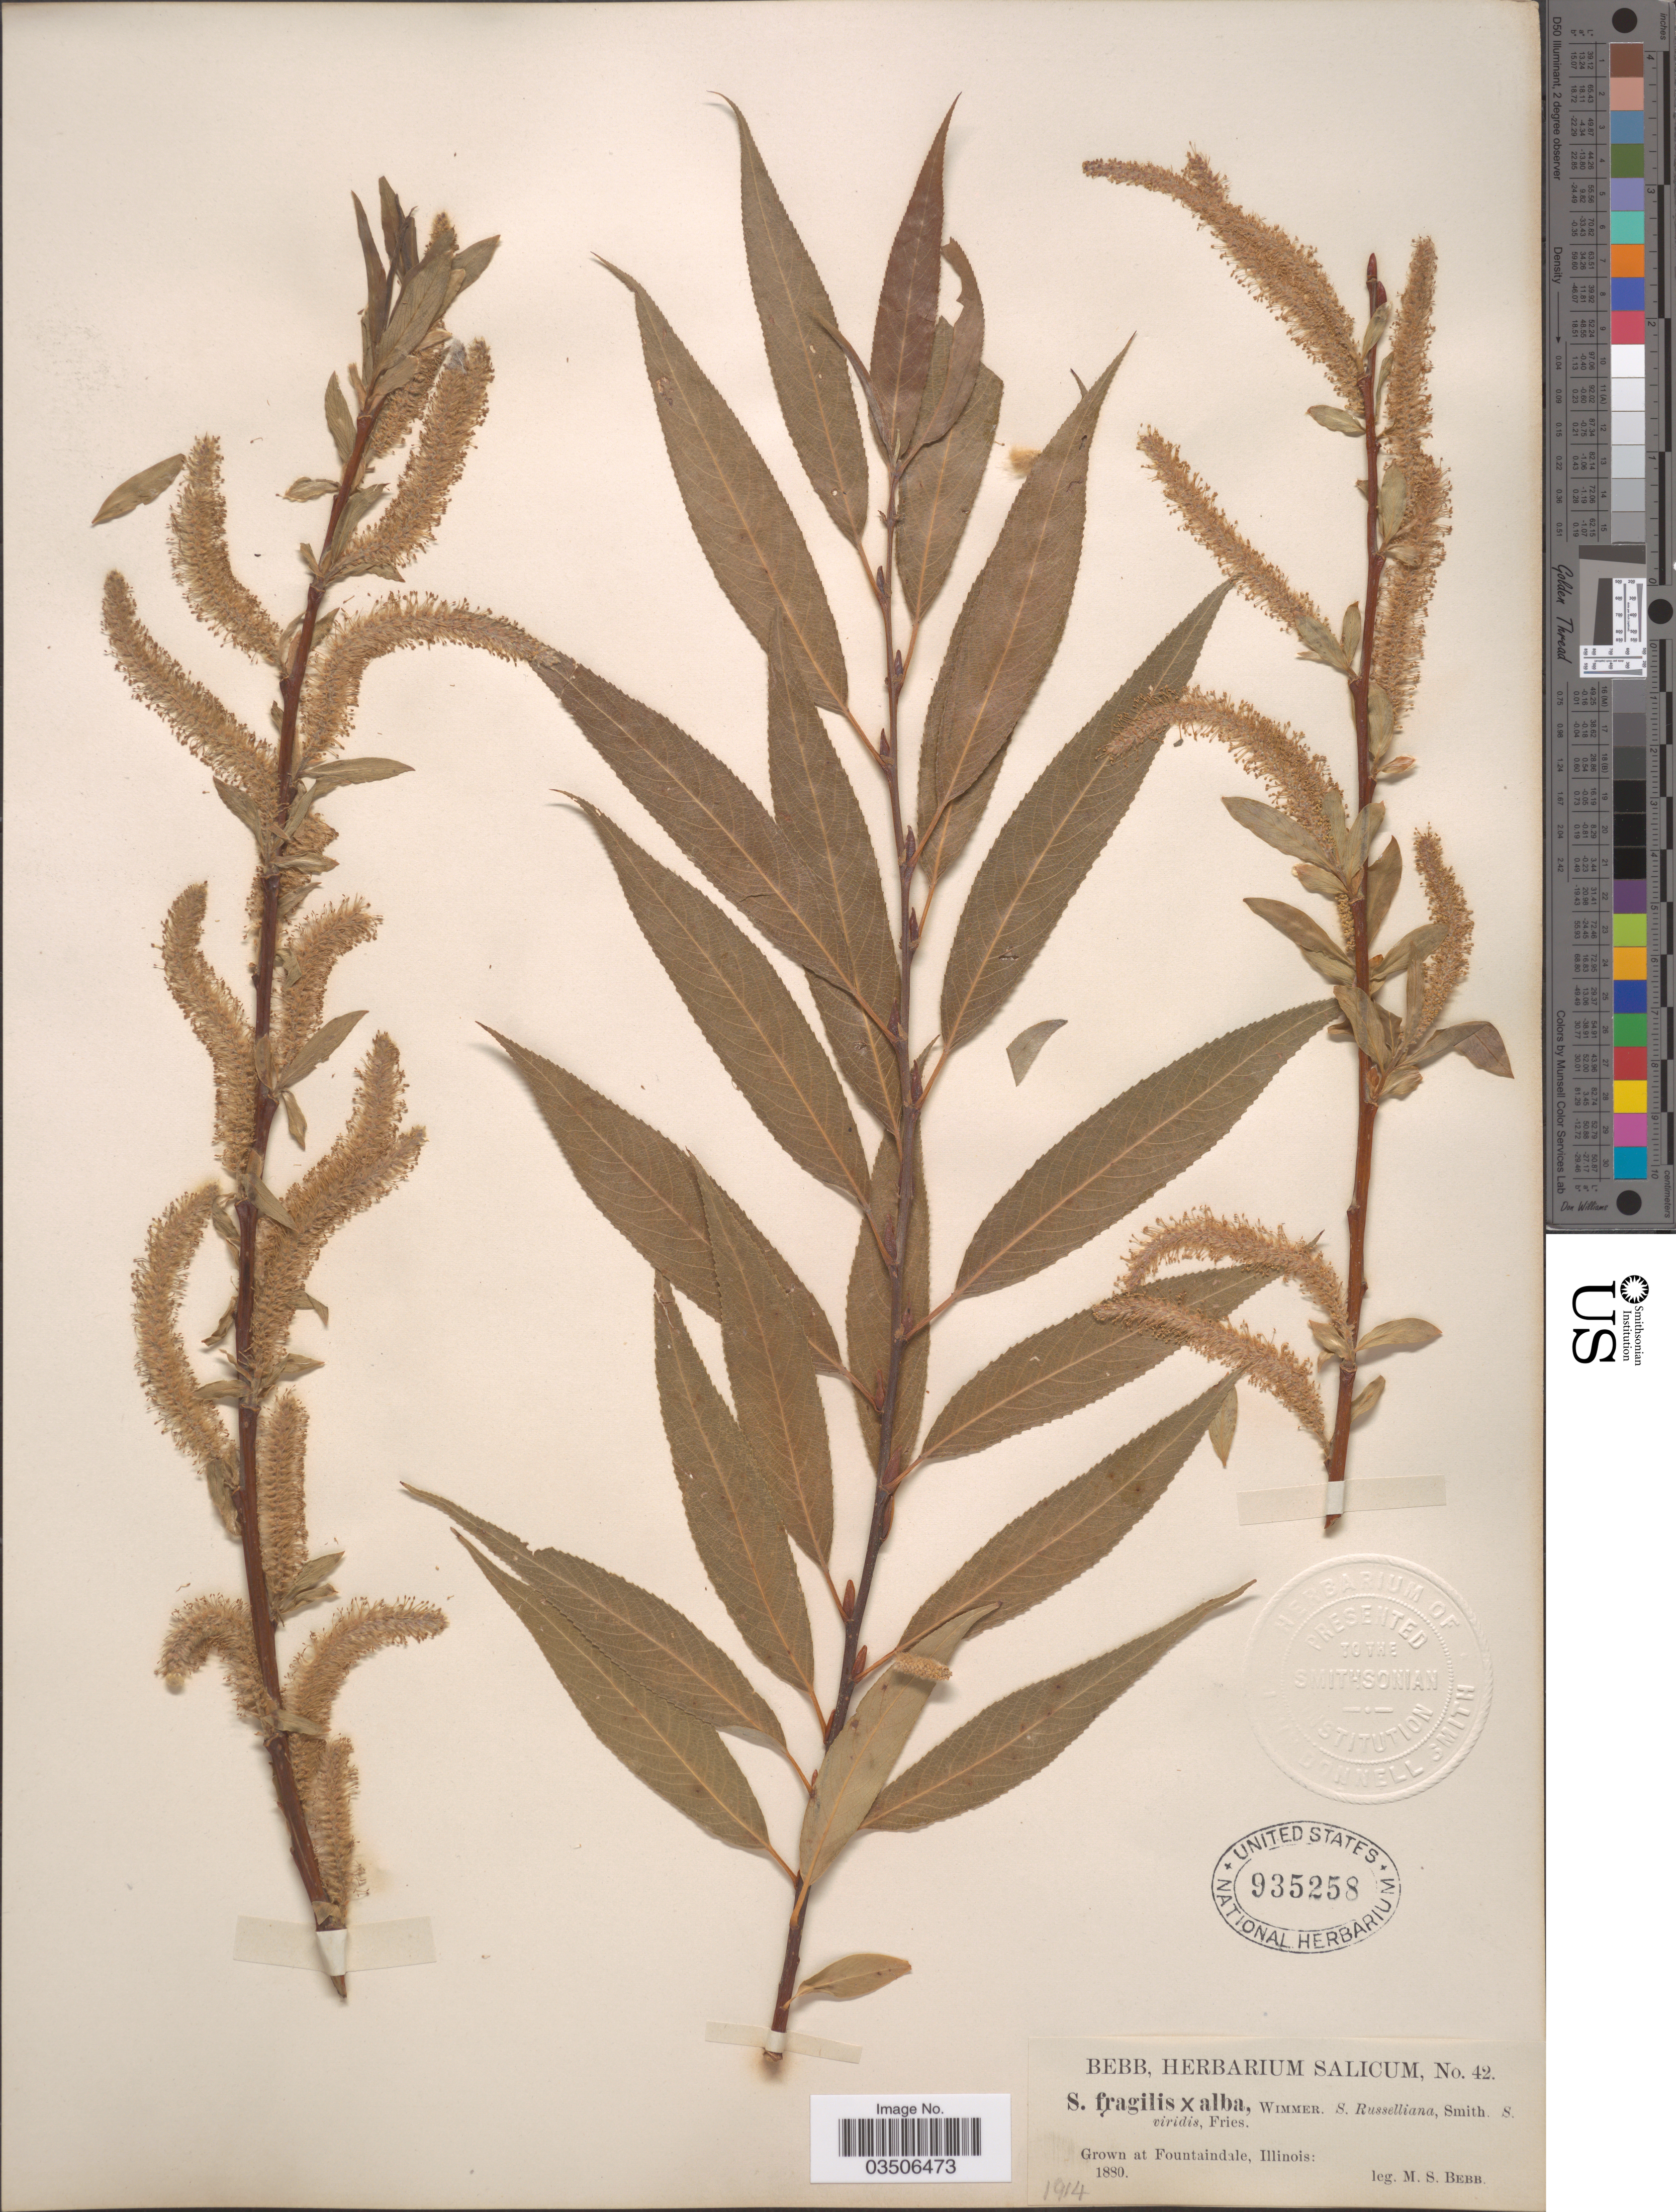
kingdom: Plantae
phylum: Tracheophyta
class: Magnoliopsida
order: Malpighiales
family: Salicaceae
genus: Salix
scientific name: Salix fragilis x S. alba L.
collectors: M. Bebb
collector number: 42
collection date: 1880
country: United States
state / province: Illinois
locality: Grown at Fountaindale.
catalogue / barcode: US 935258